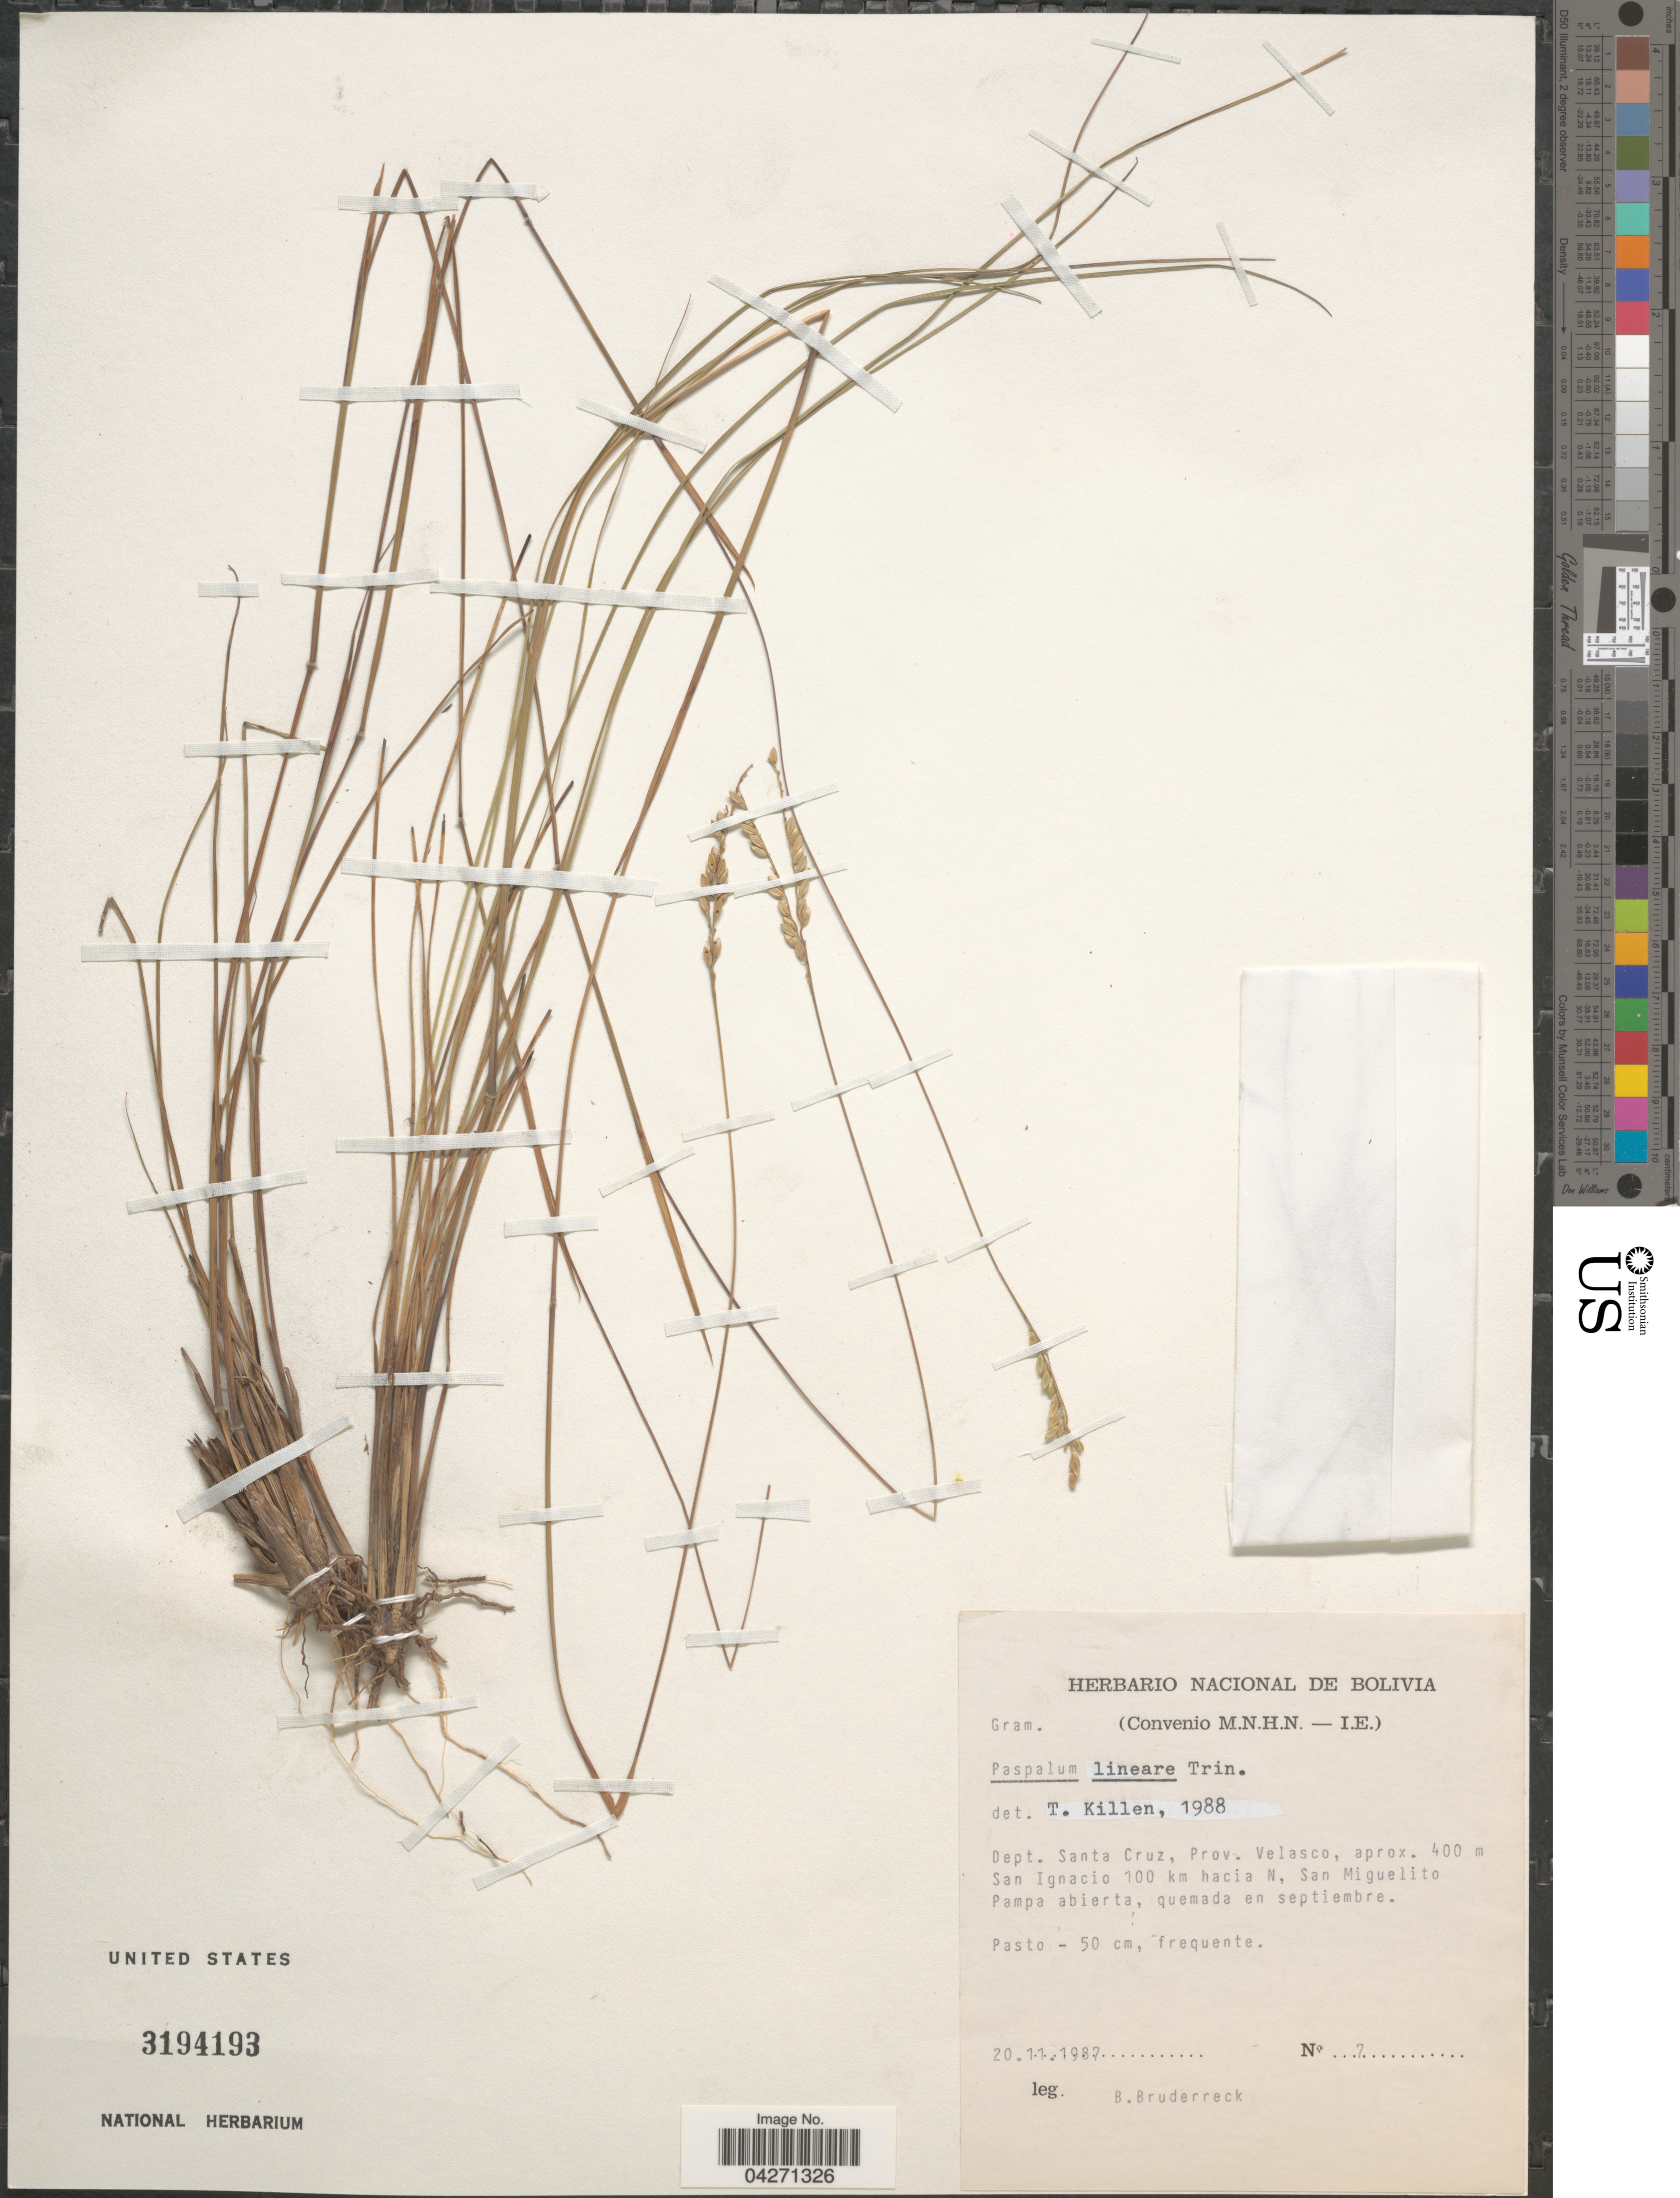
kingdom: Plantae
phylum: Tracheophyta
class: Liliopsida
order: Poales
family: Poaceae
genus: Paspalum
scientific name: Paspalum lineare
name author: E. Fourn.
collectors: B. Bruderreck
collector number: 7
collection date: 1987-11-20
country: Bolivia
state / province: Santa Cruz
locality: Dept. Santa Cruz, Prov. Velasco, San Ignacio 100 km hacia N, San Miguelito Pampa abierta.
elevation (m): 400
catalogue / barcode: US 3194193